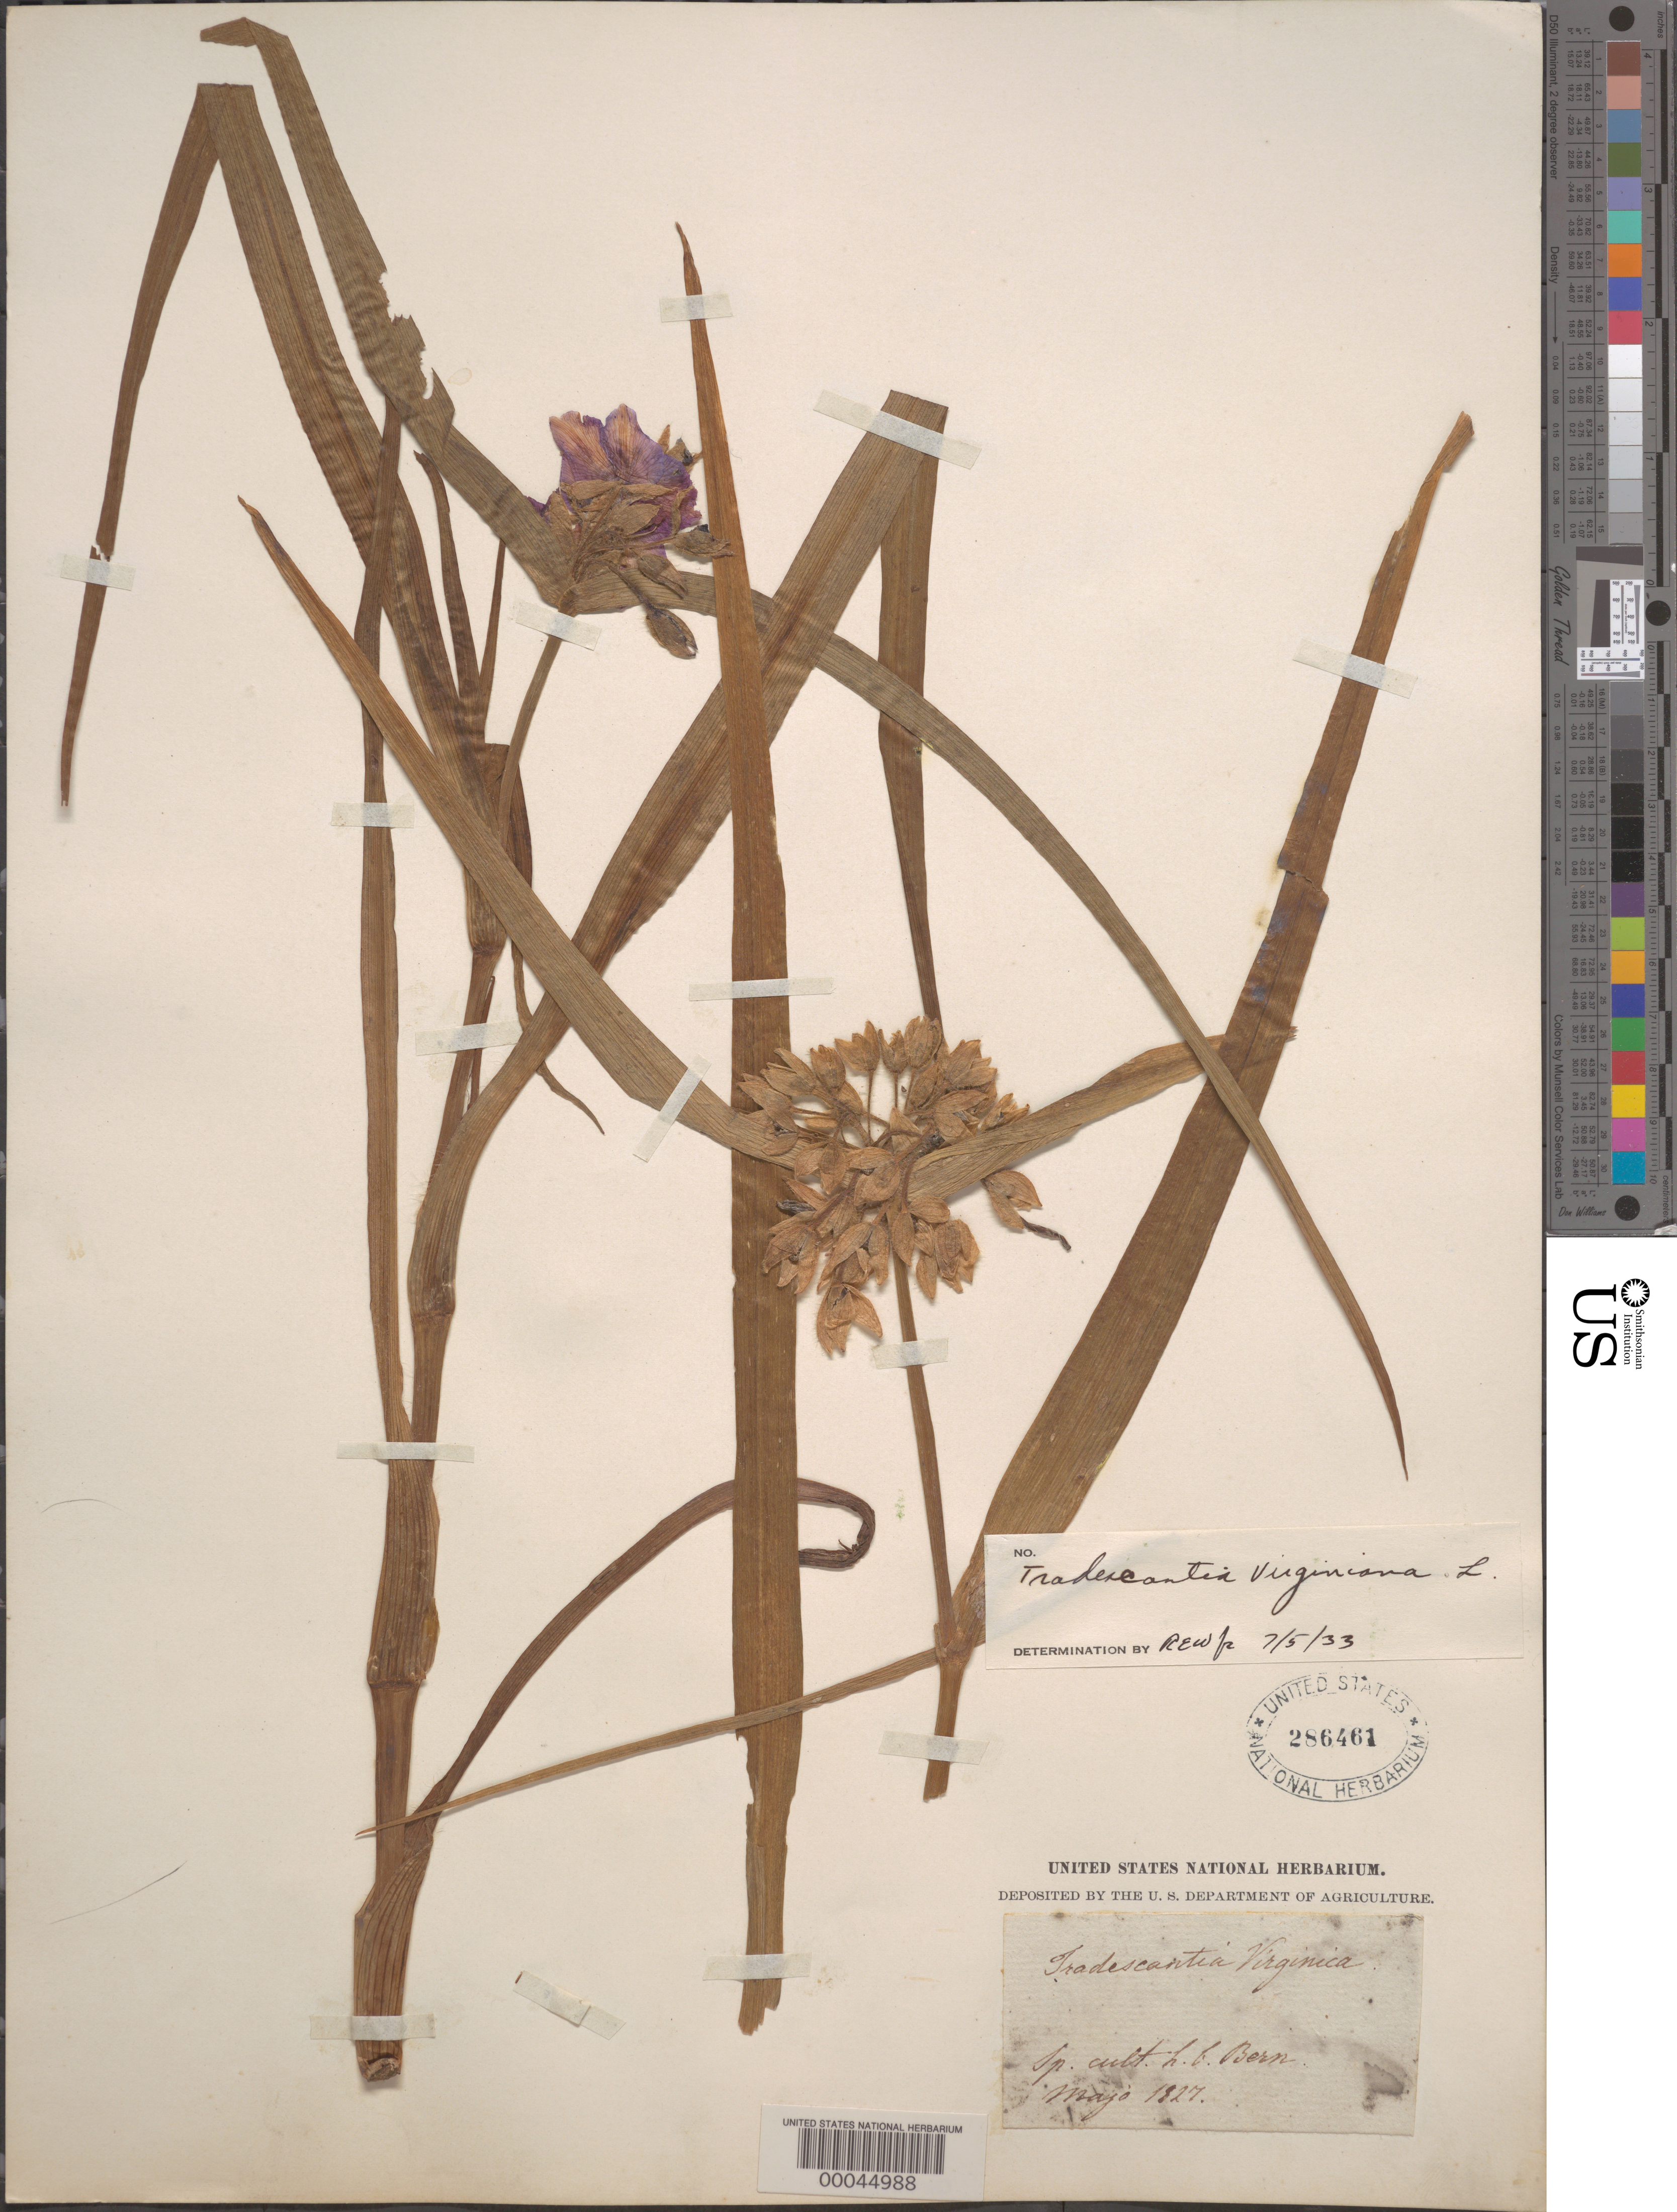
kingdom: Plantae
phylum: Tracheophyta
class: Liliopsida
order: Commelinales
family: Commelinaceae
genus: Tradescantia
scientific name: Tradescantia virginiana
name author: L.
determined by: Woodson, R. E., Jr.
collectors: L. Bern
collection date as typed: May 1827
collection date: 1827-05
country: Panama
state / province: Chiriquí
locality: Around San Felix.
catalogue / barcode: US 286461